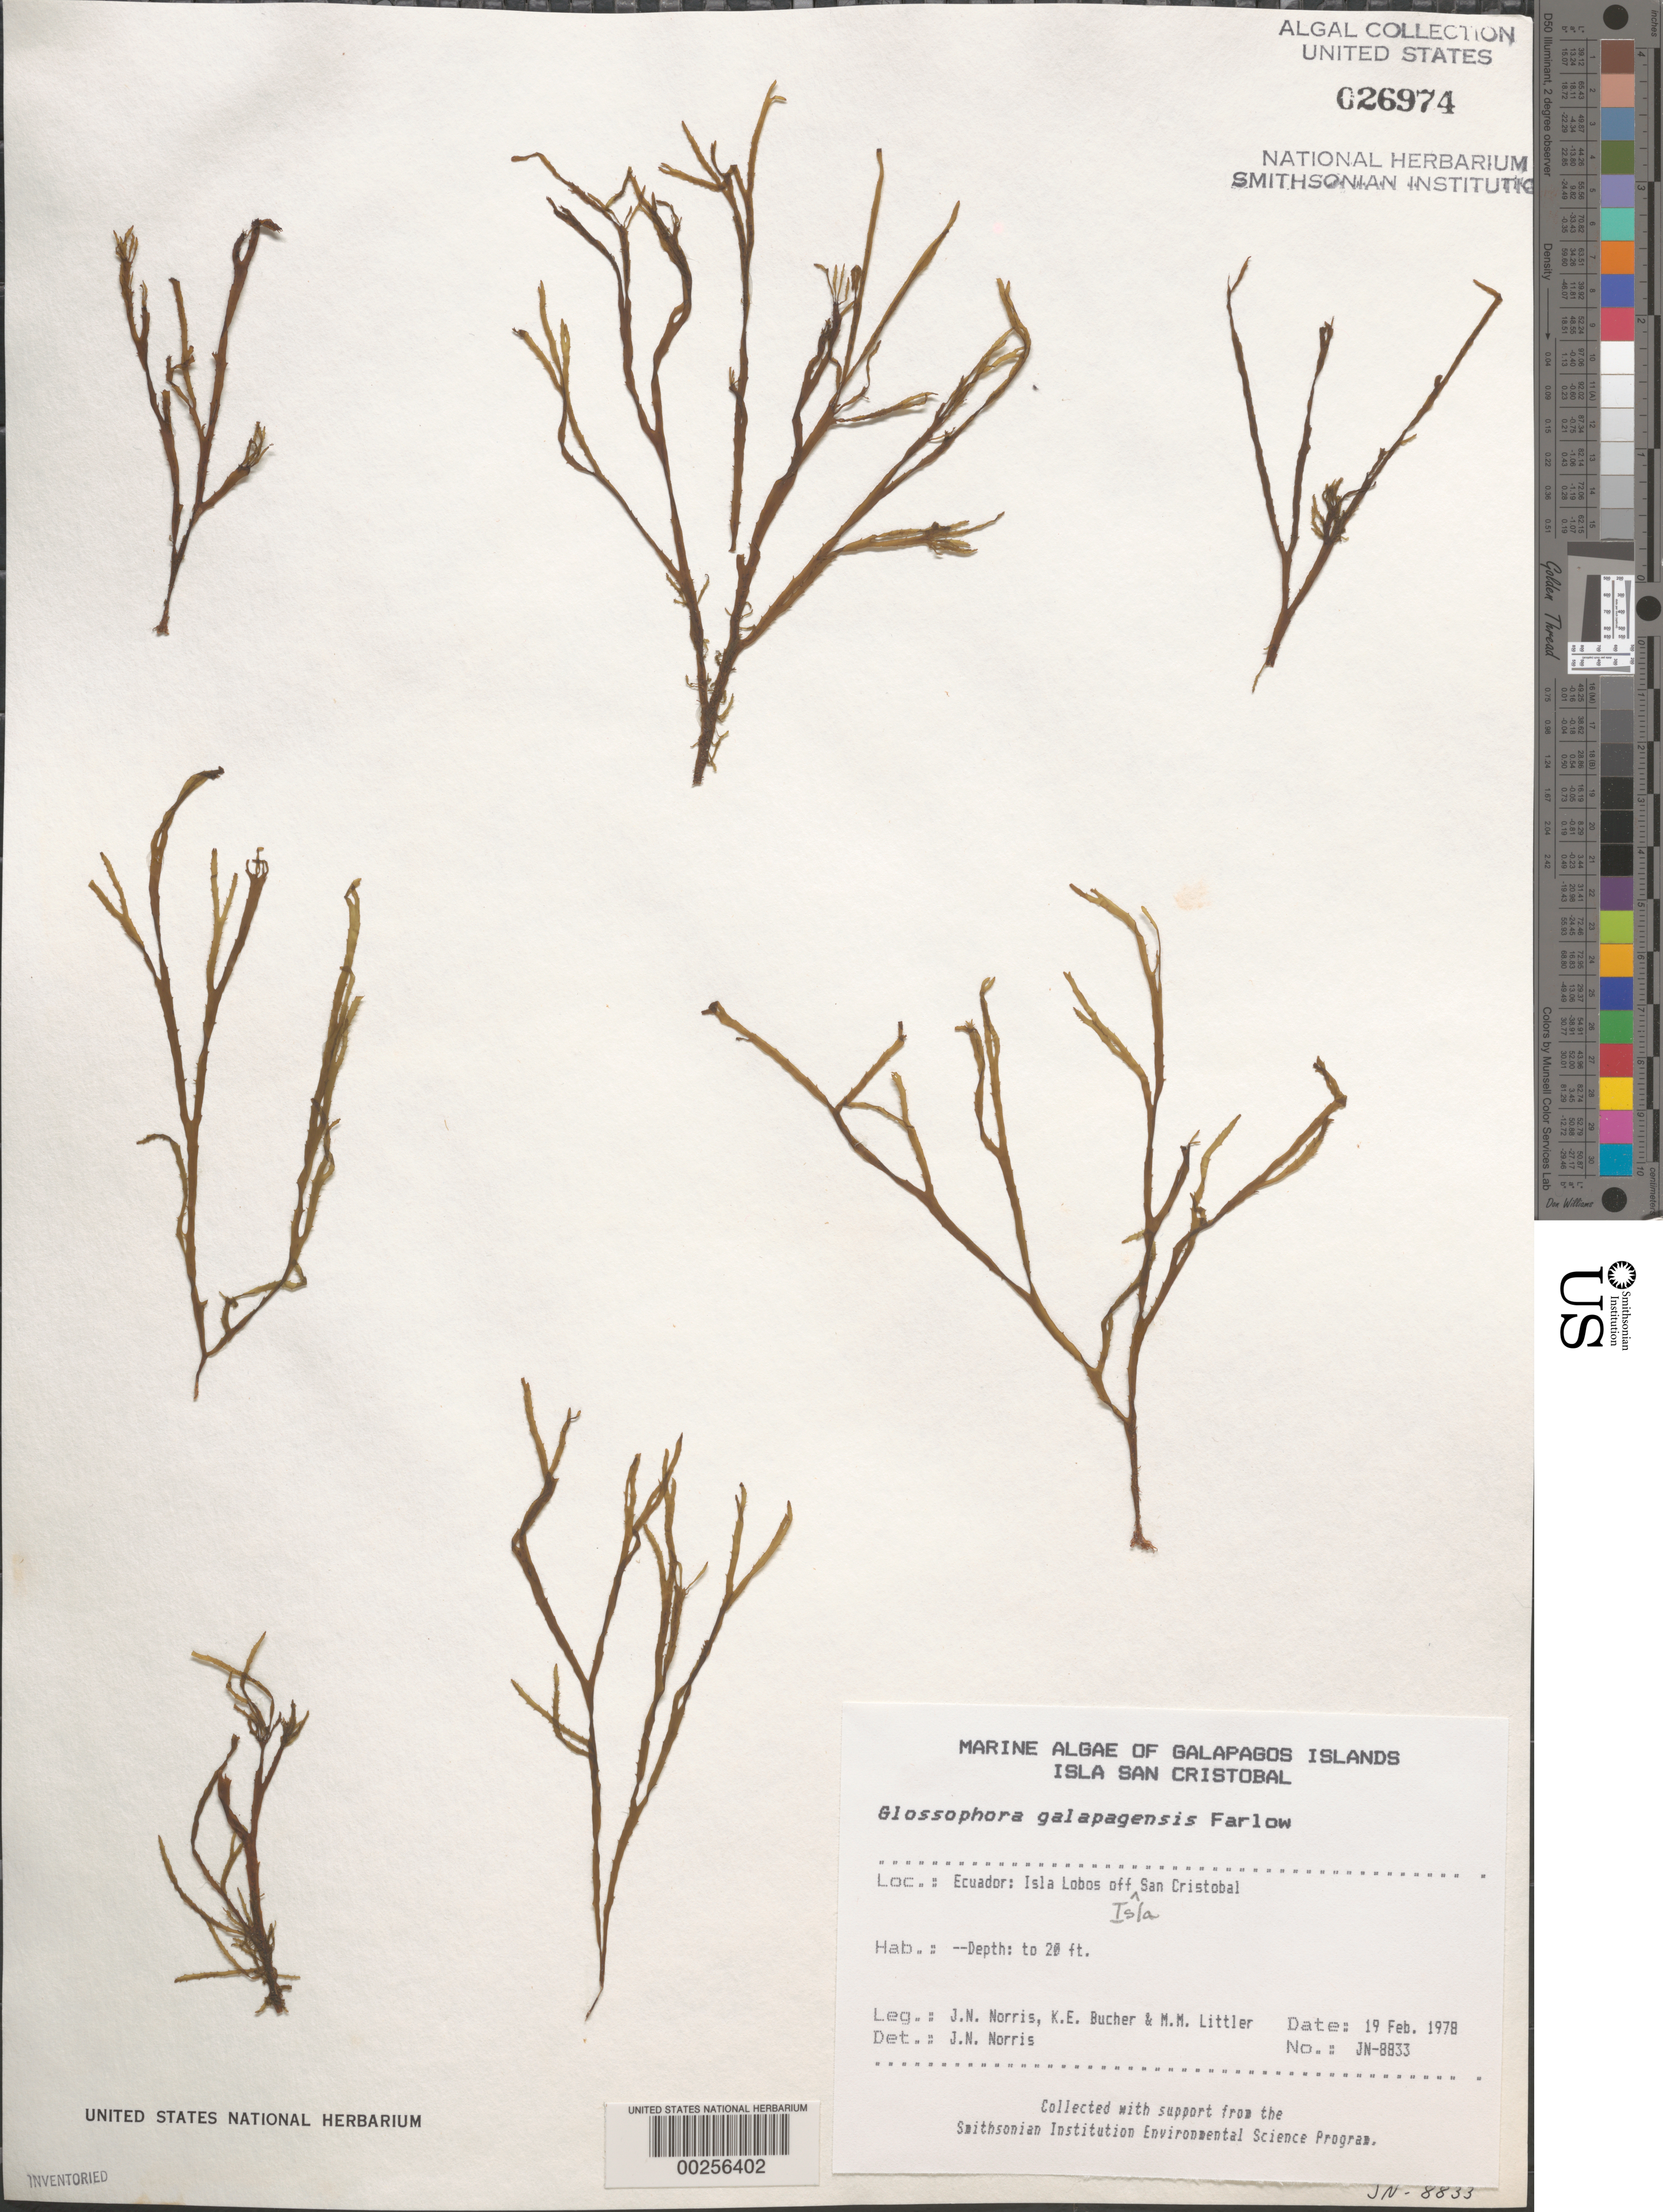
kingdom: Chromista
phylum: Ochrophyta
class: Phaeophyceae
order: Dictyotales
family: Dictyotaceae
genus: Dictyota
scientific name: Dictyota galapagensis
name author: (Farl.) De Clerck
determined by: Algae name updating Project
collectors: J. N. Norris, K. E. Bucher & M. M. Littler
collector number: JN-8833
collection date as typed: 19 Feb 1978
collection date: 1978-02-19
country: Ecuador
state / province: Colón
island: Lobos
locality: Off Isla San Cristóbal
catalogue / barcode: US 26974